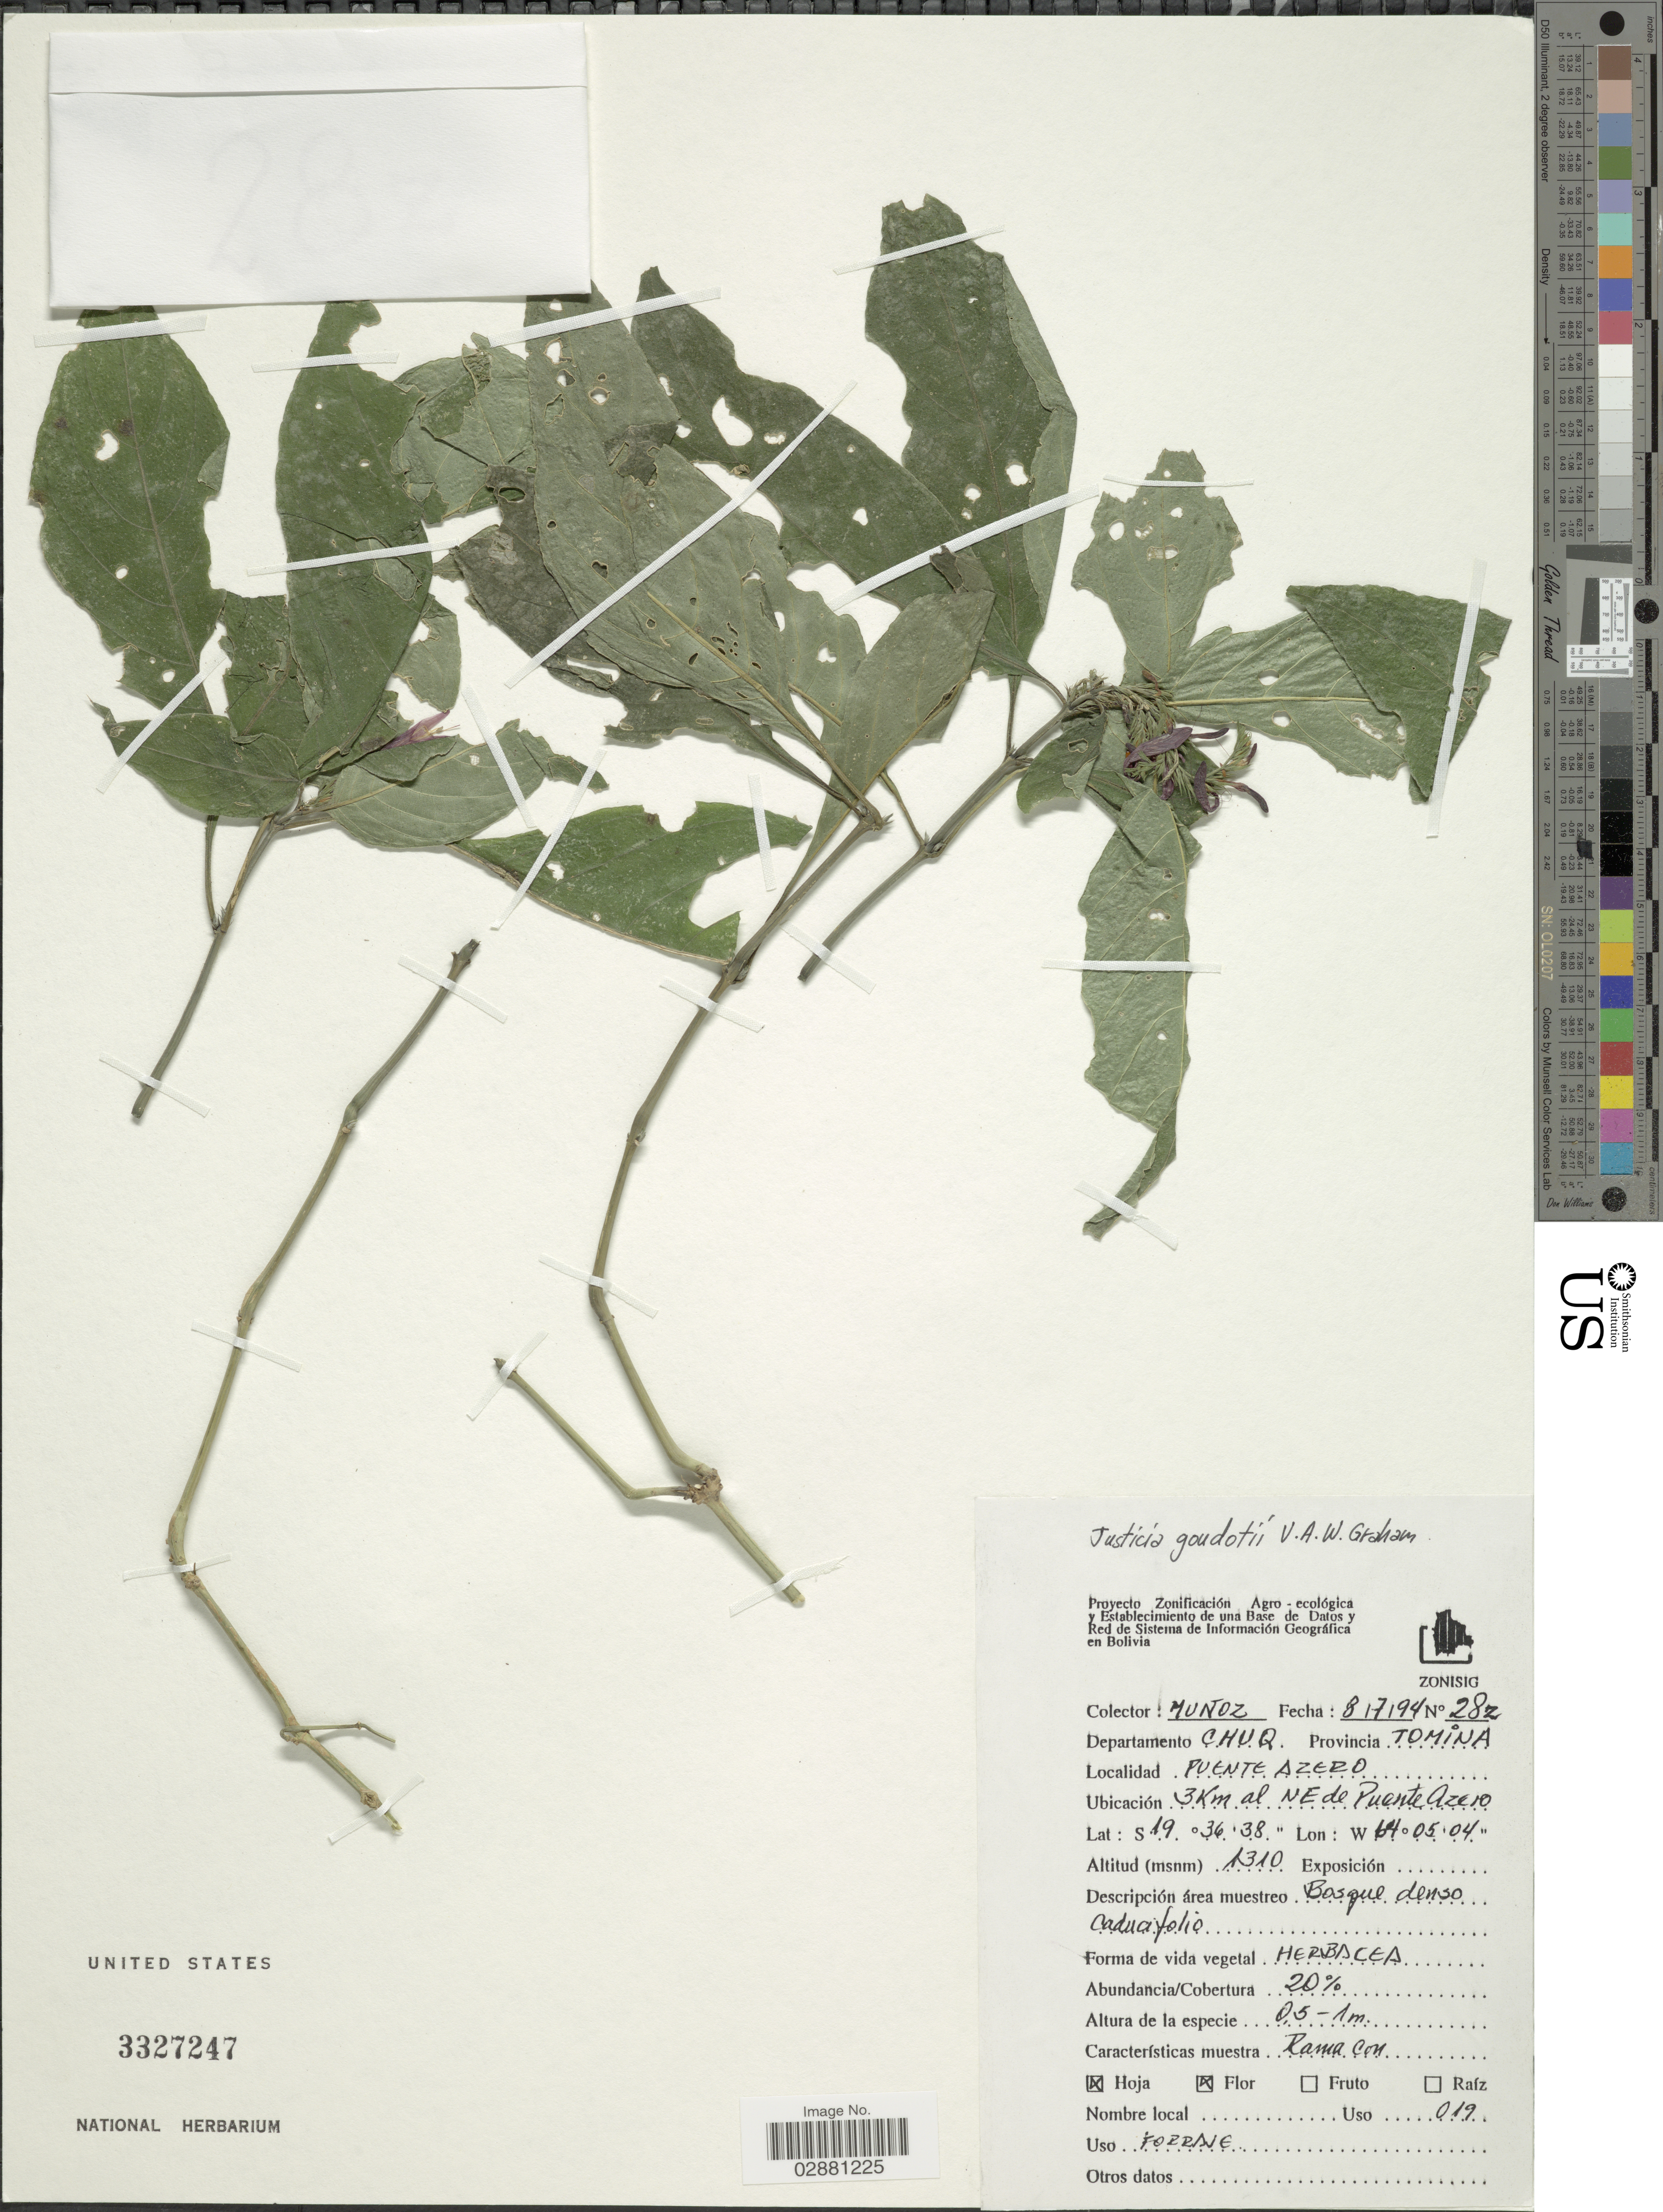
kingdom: Plantae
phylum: Tracheophyta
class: Magnoliopsida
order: Lamiales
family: Acanthaceae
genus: Justicia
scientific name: Justicia tocantina subsp. andina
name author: Wassh. & J.R.I. Wood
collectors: Muñoz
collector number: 28z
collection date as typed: Transcribed d/m/y: 8/7/94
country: Bolivia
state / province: Chuquisaca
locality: Departamento Chuq., Provincia Tomina, Puente Azero, 3 Km al NE de Puente Azero.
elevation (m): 1310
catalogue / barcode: US 3327247